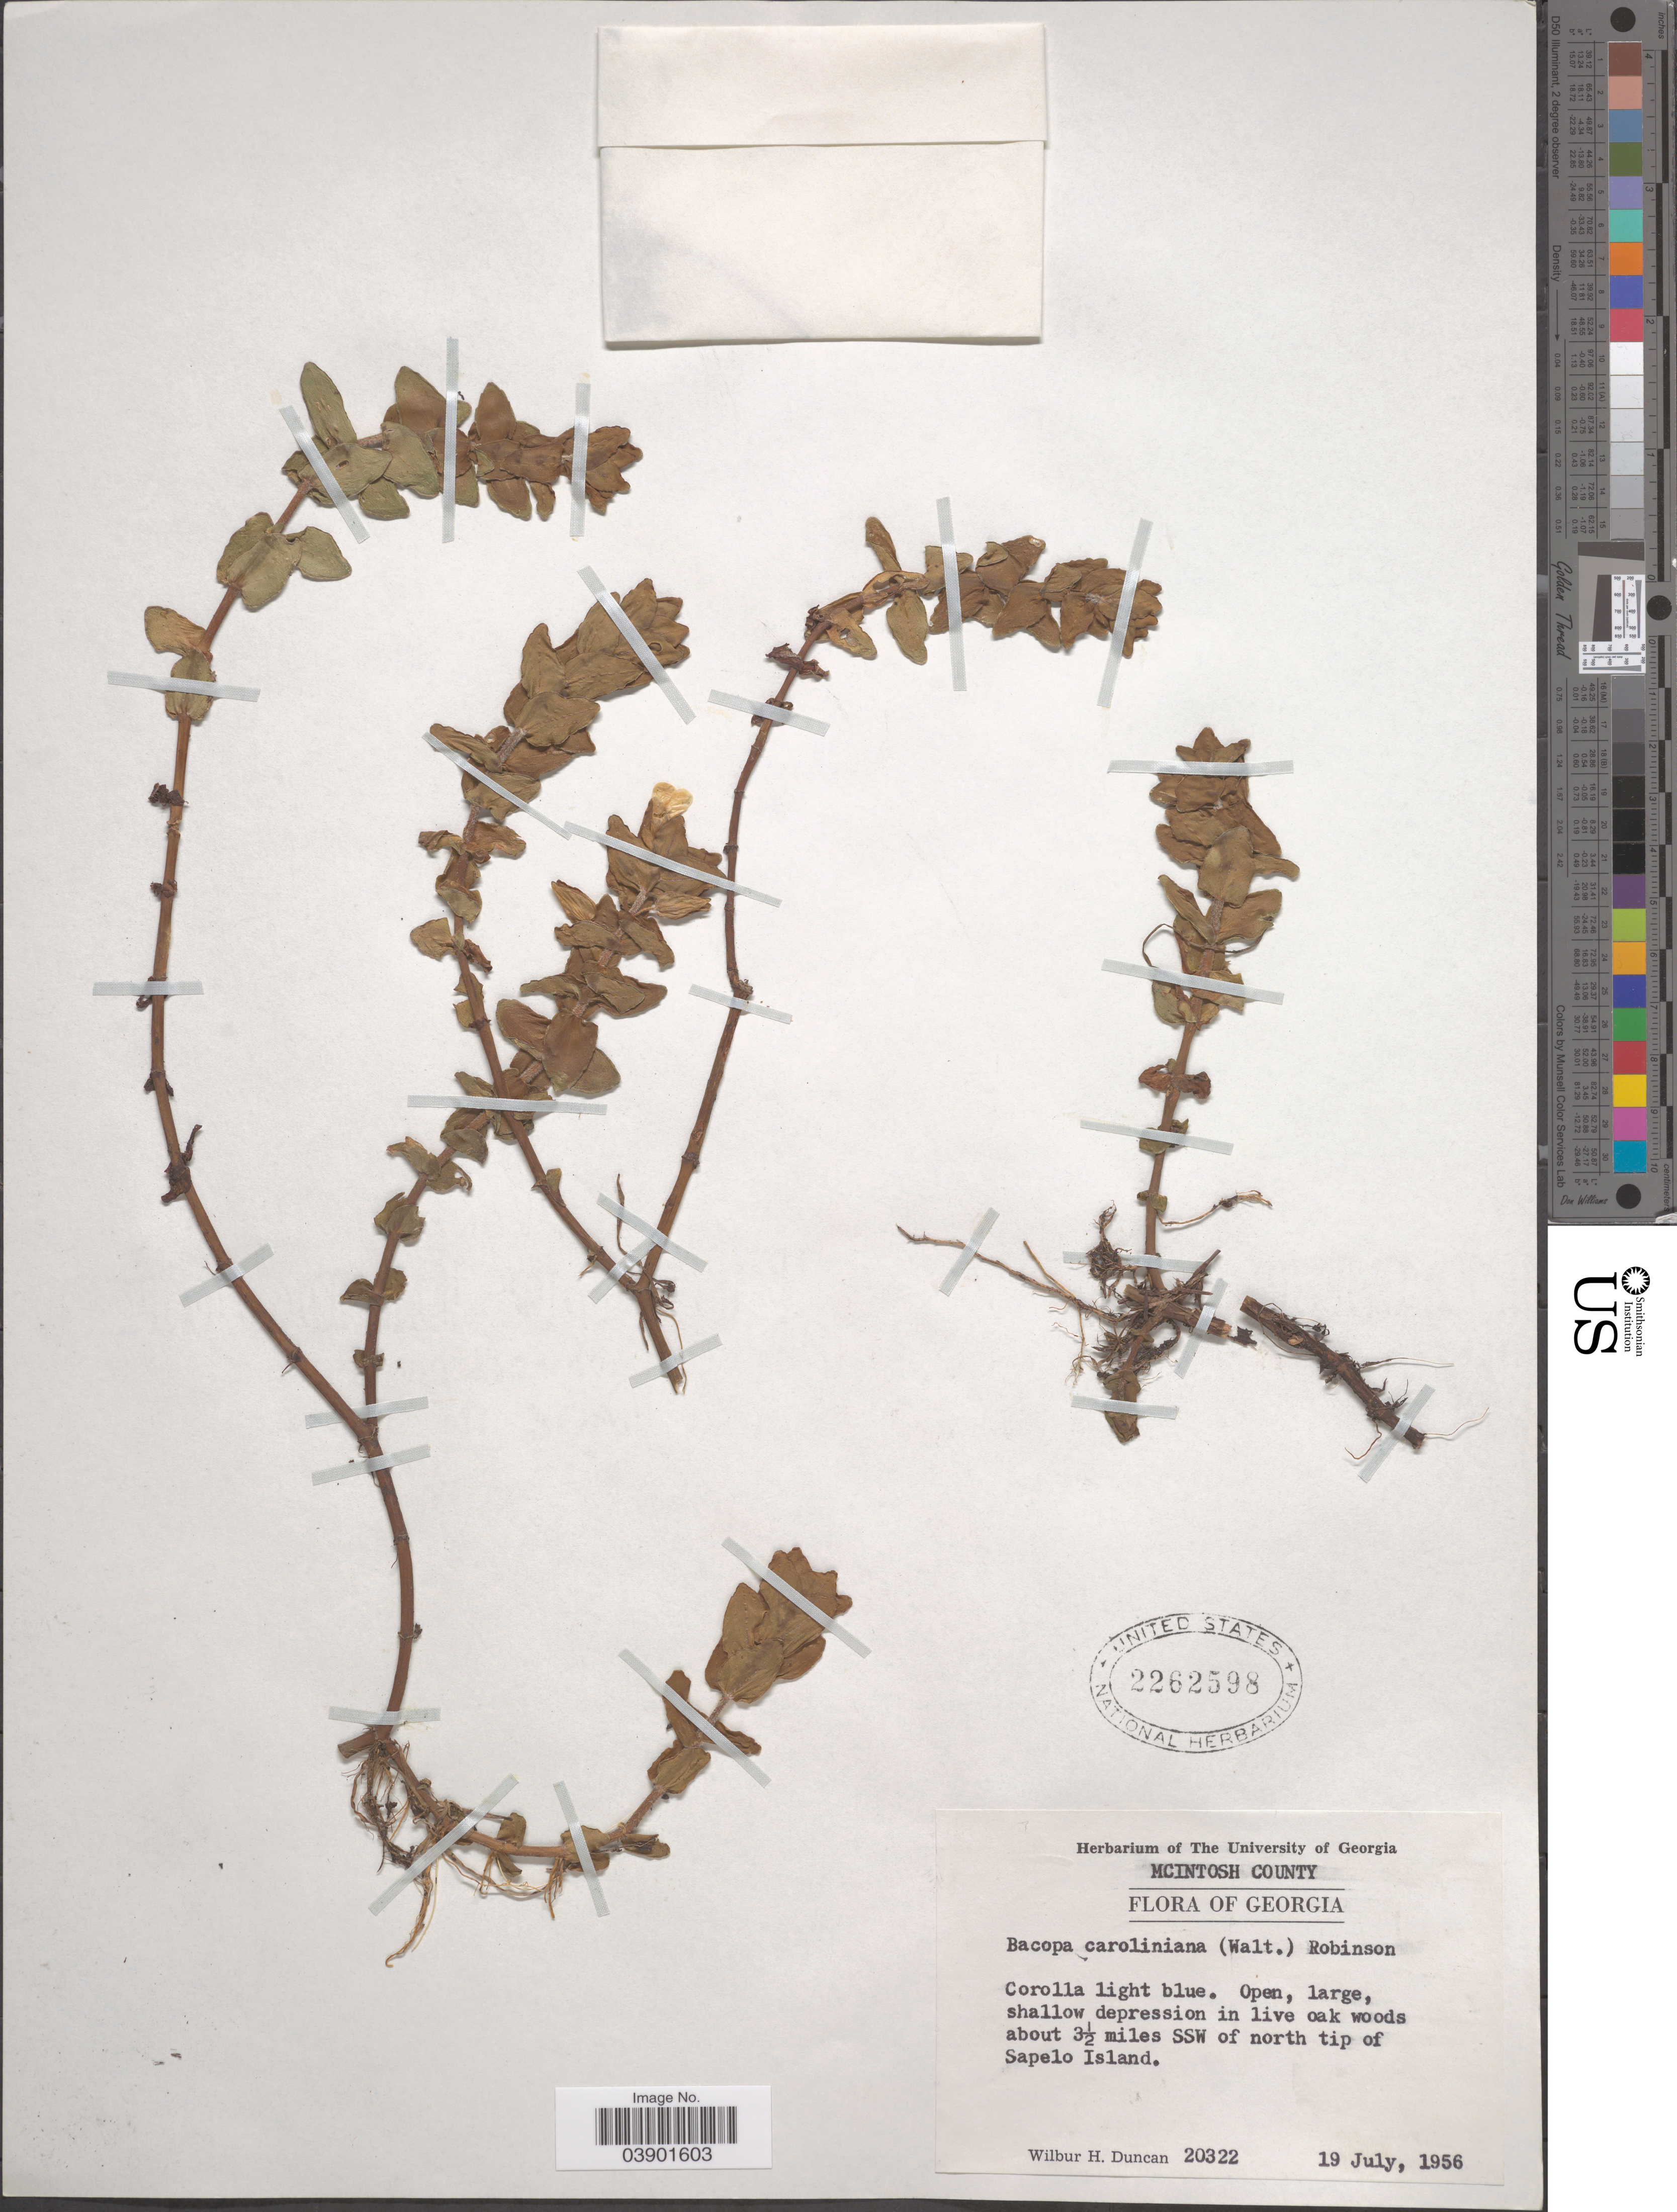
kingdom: Plantae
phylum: Tracheophyta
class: Magnoliopsida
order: Lamiales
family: Plantaginaceae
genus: Bacopa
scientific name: Bacopa caroliniana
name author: (Walter) B.L. Rob.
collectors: W. H. Duncan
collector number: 20322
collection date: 1956-07-19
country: United States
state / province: Georgia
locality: McIntosh County. About 3½ miles SSW of north tip of Sapelo Island.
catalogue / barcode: US 2262598